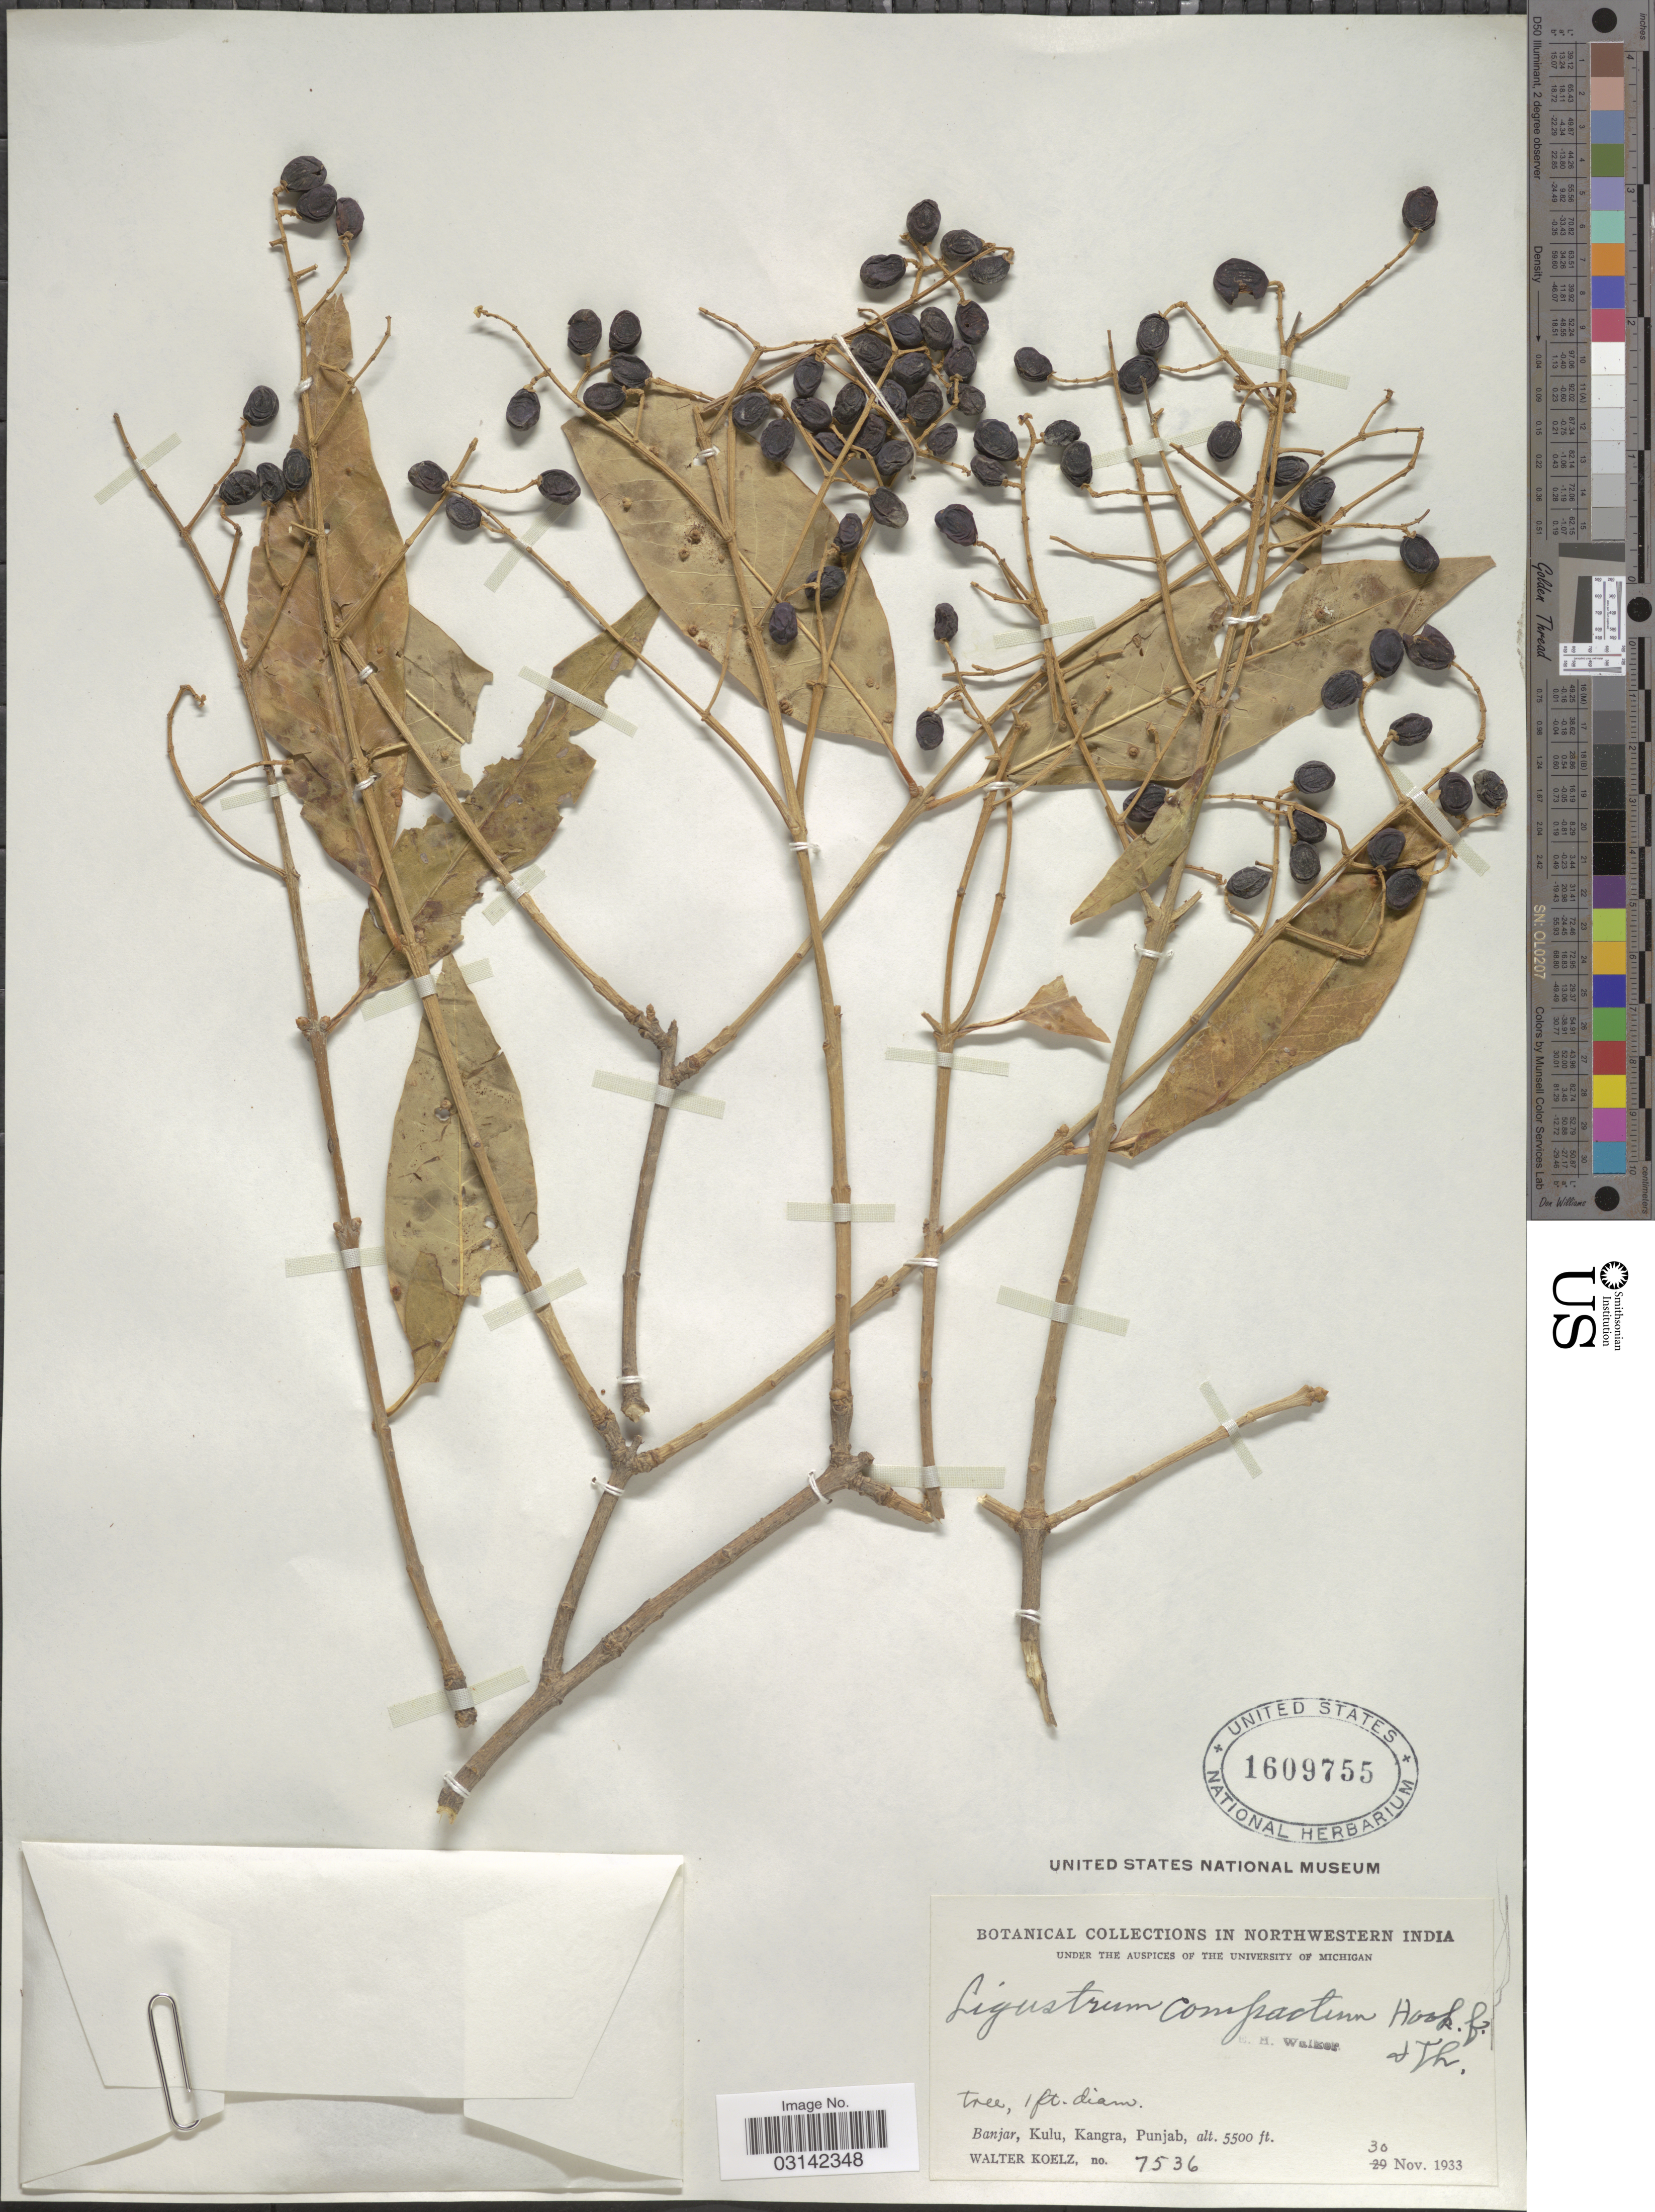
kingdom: Plantae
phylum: Tracheophyta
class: Magnoliopsida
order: Lamiales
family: Oleaceae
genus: Ligustrum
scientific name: Ligustrum compactum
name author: (Wall. ex G. Don) Hook. f. & Thomson ex Brandis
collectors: W. N. Koelz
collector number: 7536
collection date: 1933-11-30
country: India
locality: Northwestern India. Banjar, Kulu, Kangra.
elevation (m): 1676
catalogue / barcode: US 1609755